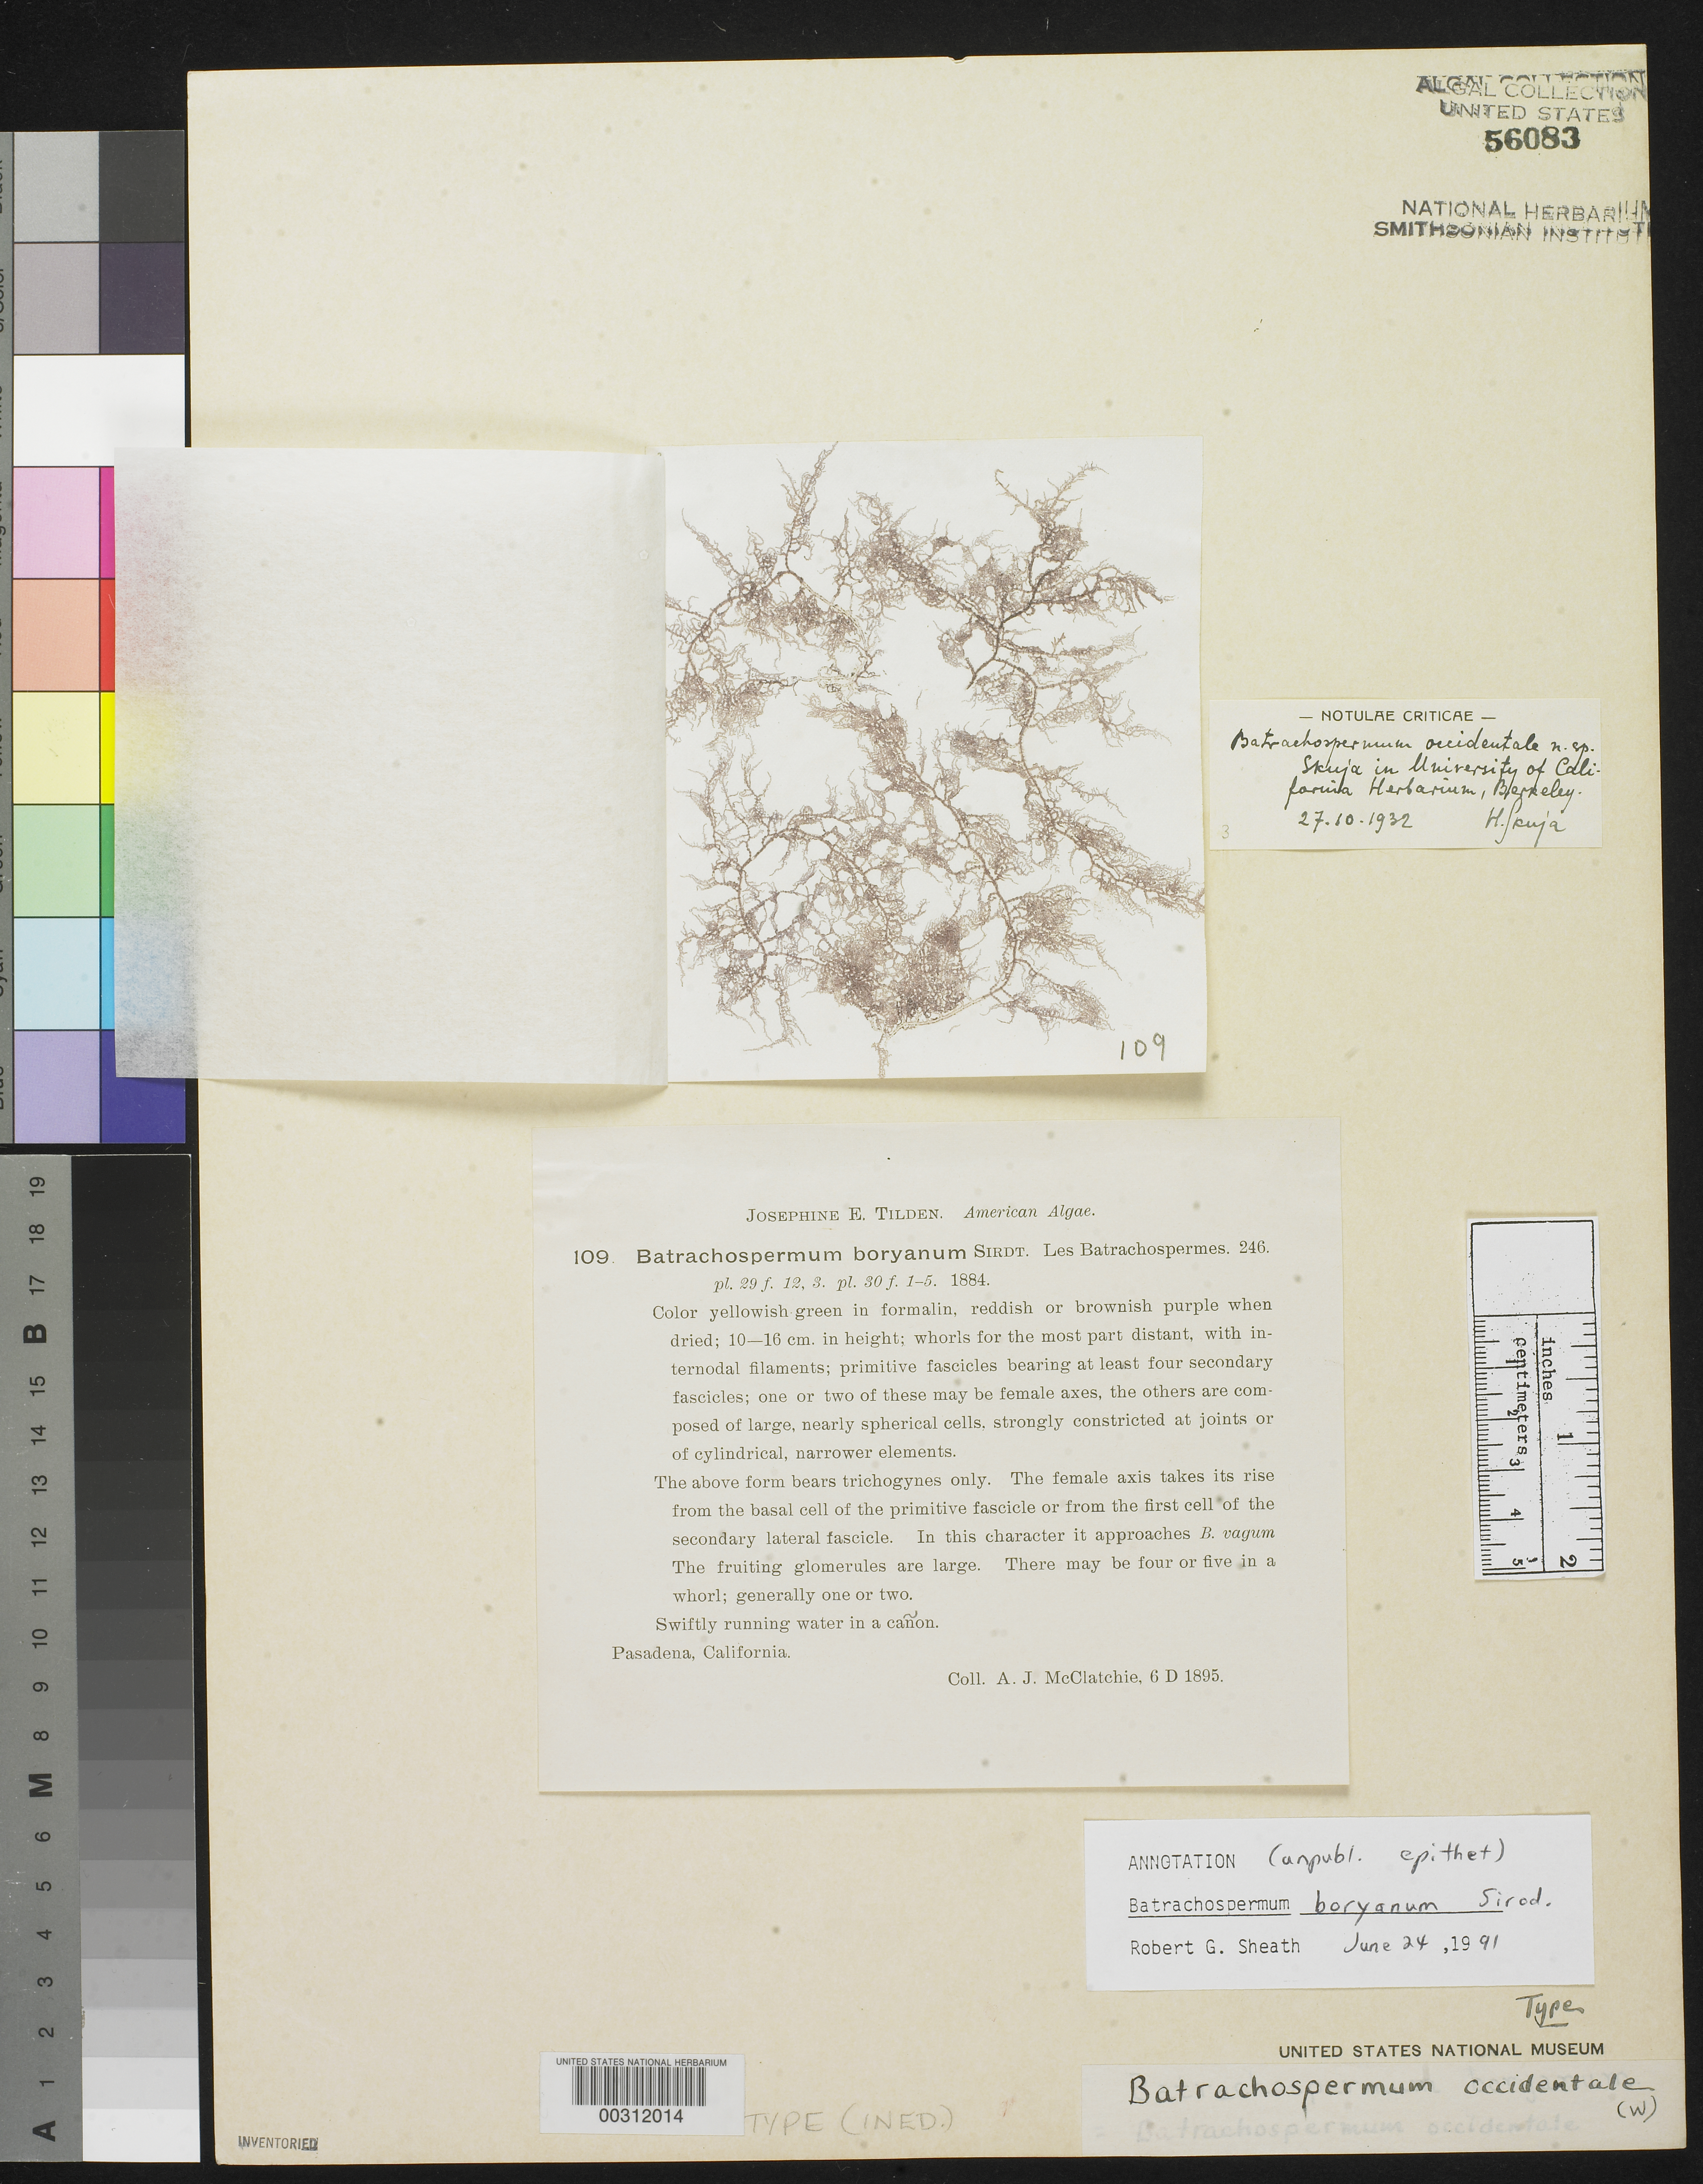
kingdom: Plantae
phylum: Rhodophyta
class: Florideophyceae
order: Batrachospermales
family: Batrachospermaceae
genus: Batrachospermum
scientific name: Batrachospermum occidentale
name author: Skuja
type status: Isotype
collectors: A. J. McClatchie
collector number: JET 109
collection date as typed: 06 Dec 1895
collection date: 1895-12-06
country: United States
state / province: California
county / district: Los Angeles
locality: Pasadena.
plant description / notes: Tilden, American Algae.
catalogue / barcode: US 56083